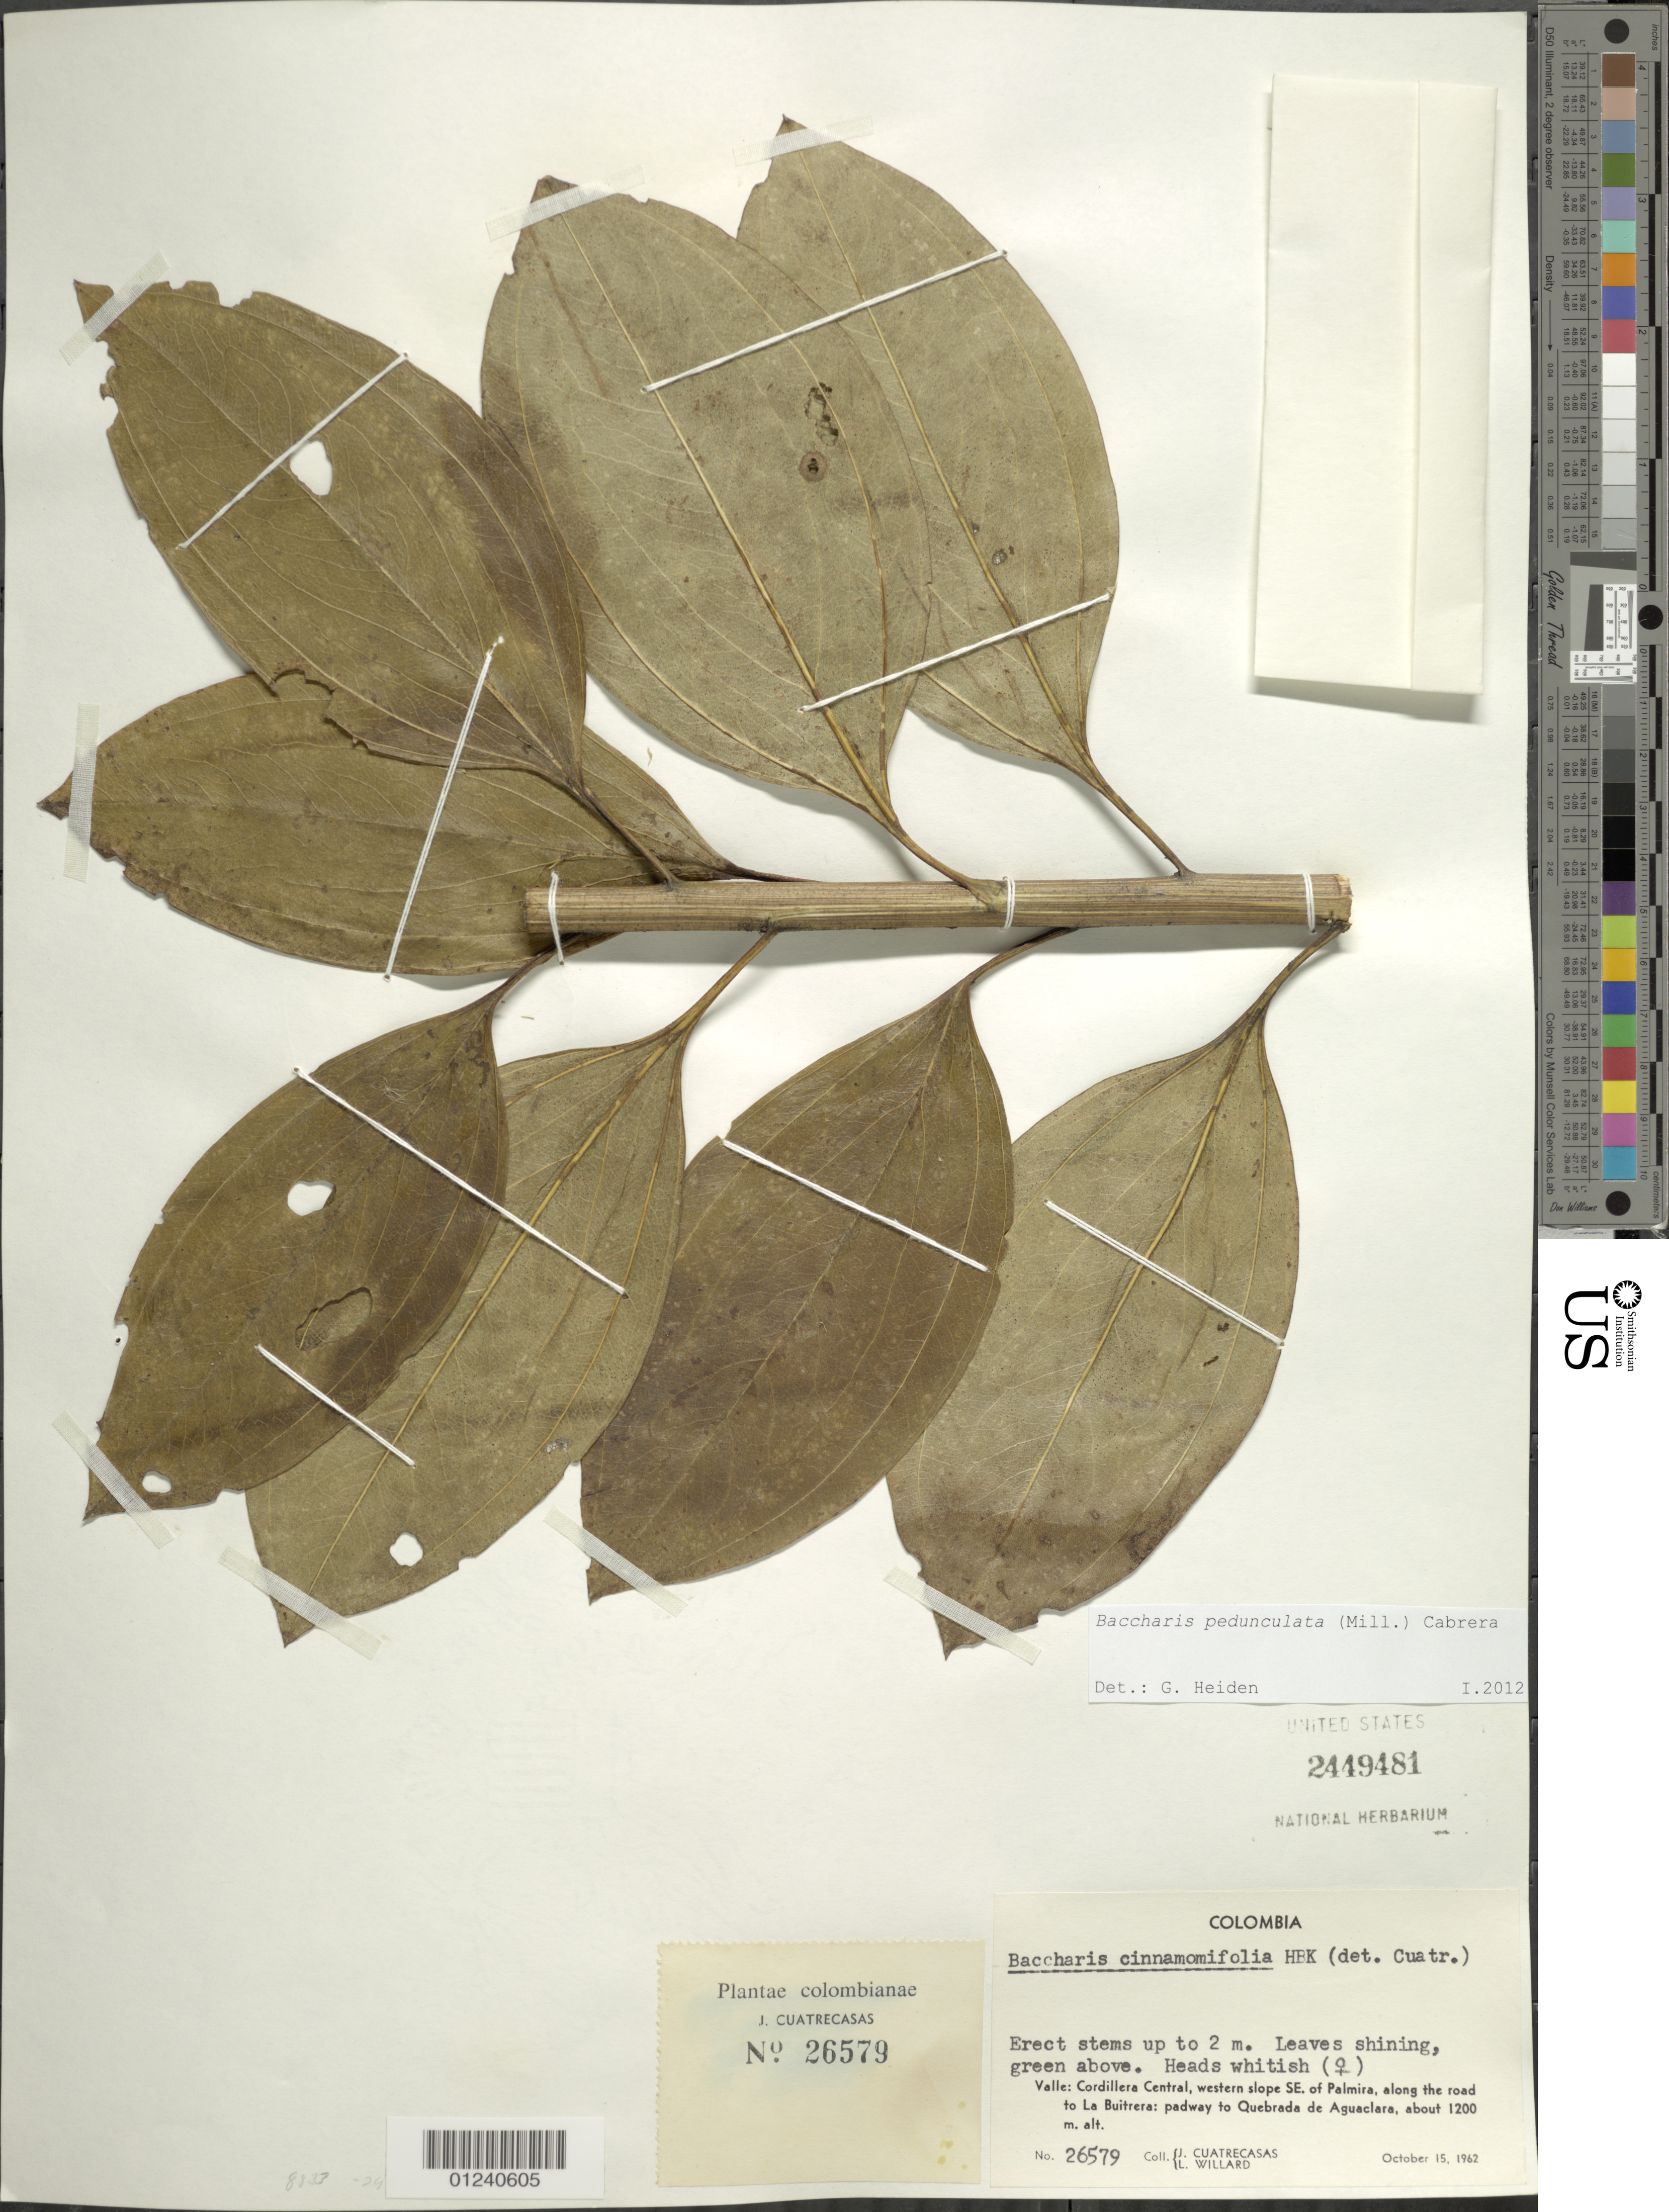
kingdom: Plantae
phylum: Tracheophyta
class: Magnoliopsida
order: Asterales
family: Asteraceae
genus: Baccharis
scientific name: Baccharis pedunculata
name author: (Mill.) Cabrera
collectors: J. Cuatrecasas & L. Willard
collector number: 26579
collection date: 1962-10-15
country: Colombia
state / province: Valle del Cauca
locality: Cordillera Central, western slope SE of Palmira, along the road to La Buitreta: paday to Quebrada de Aguaclara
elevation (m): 1200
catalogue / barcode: US 2449481